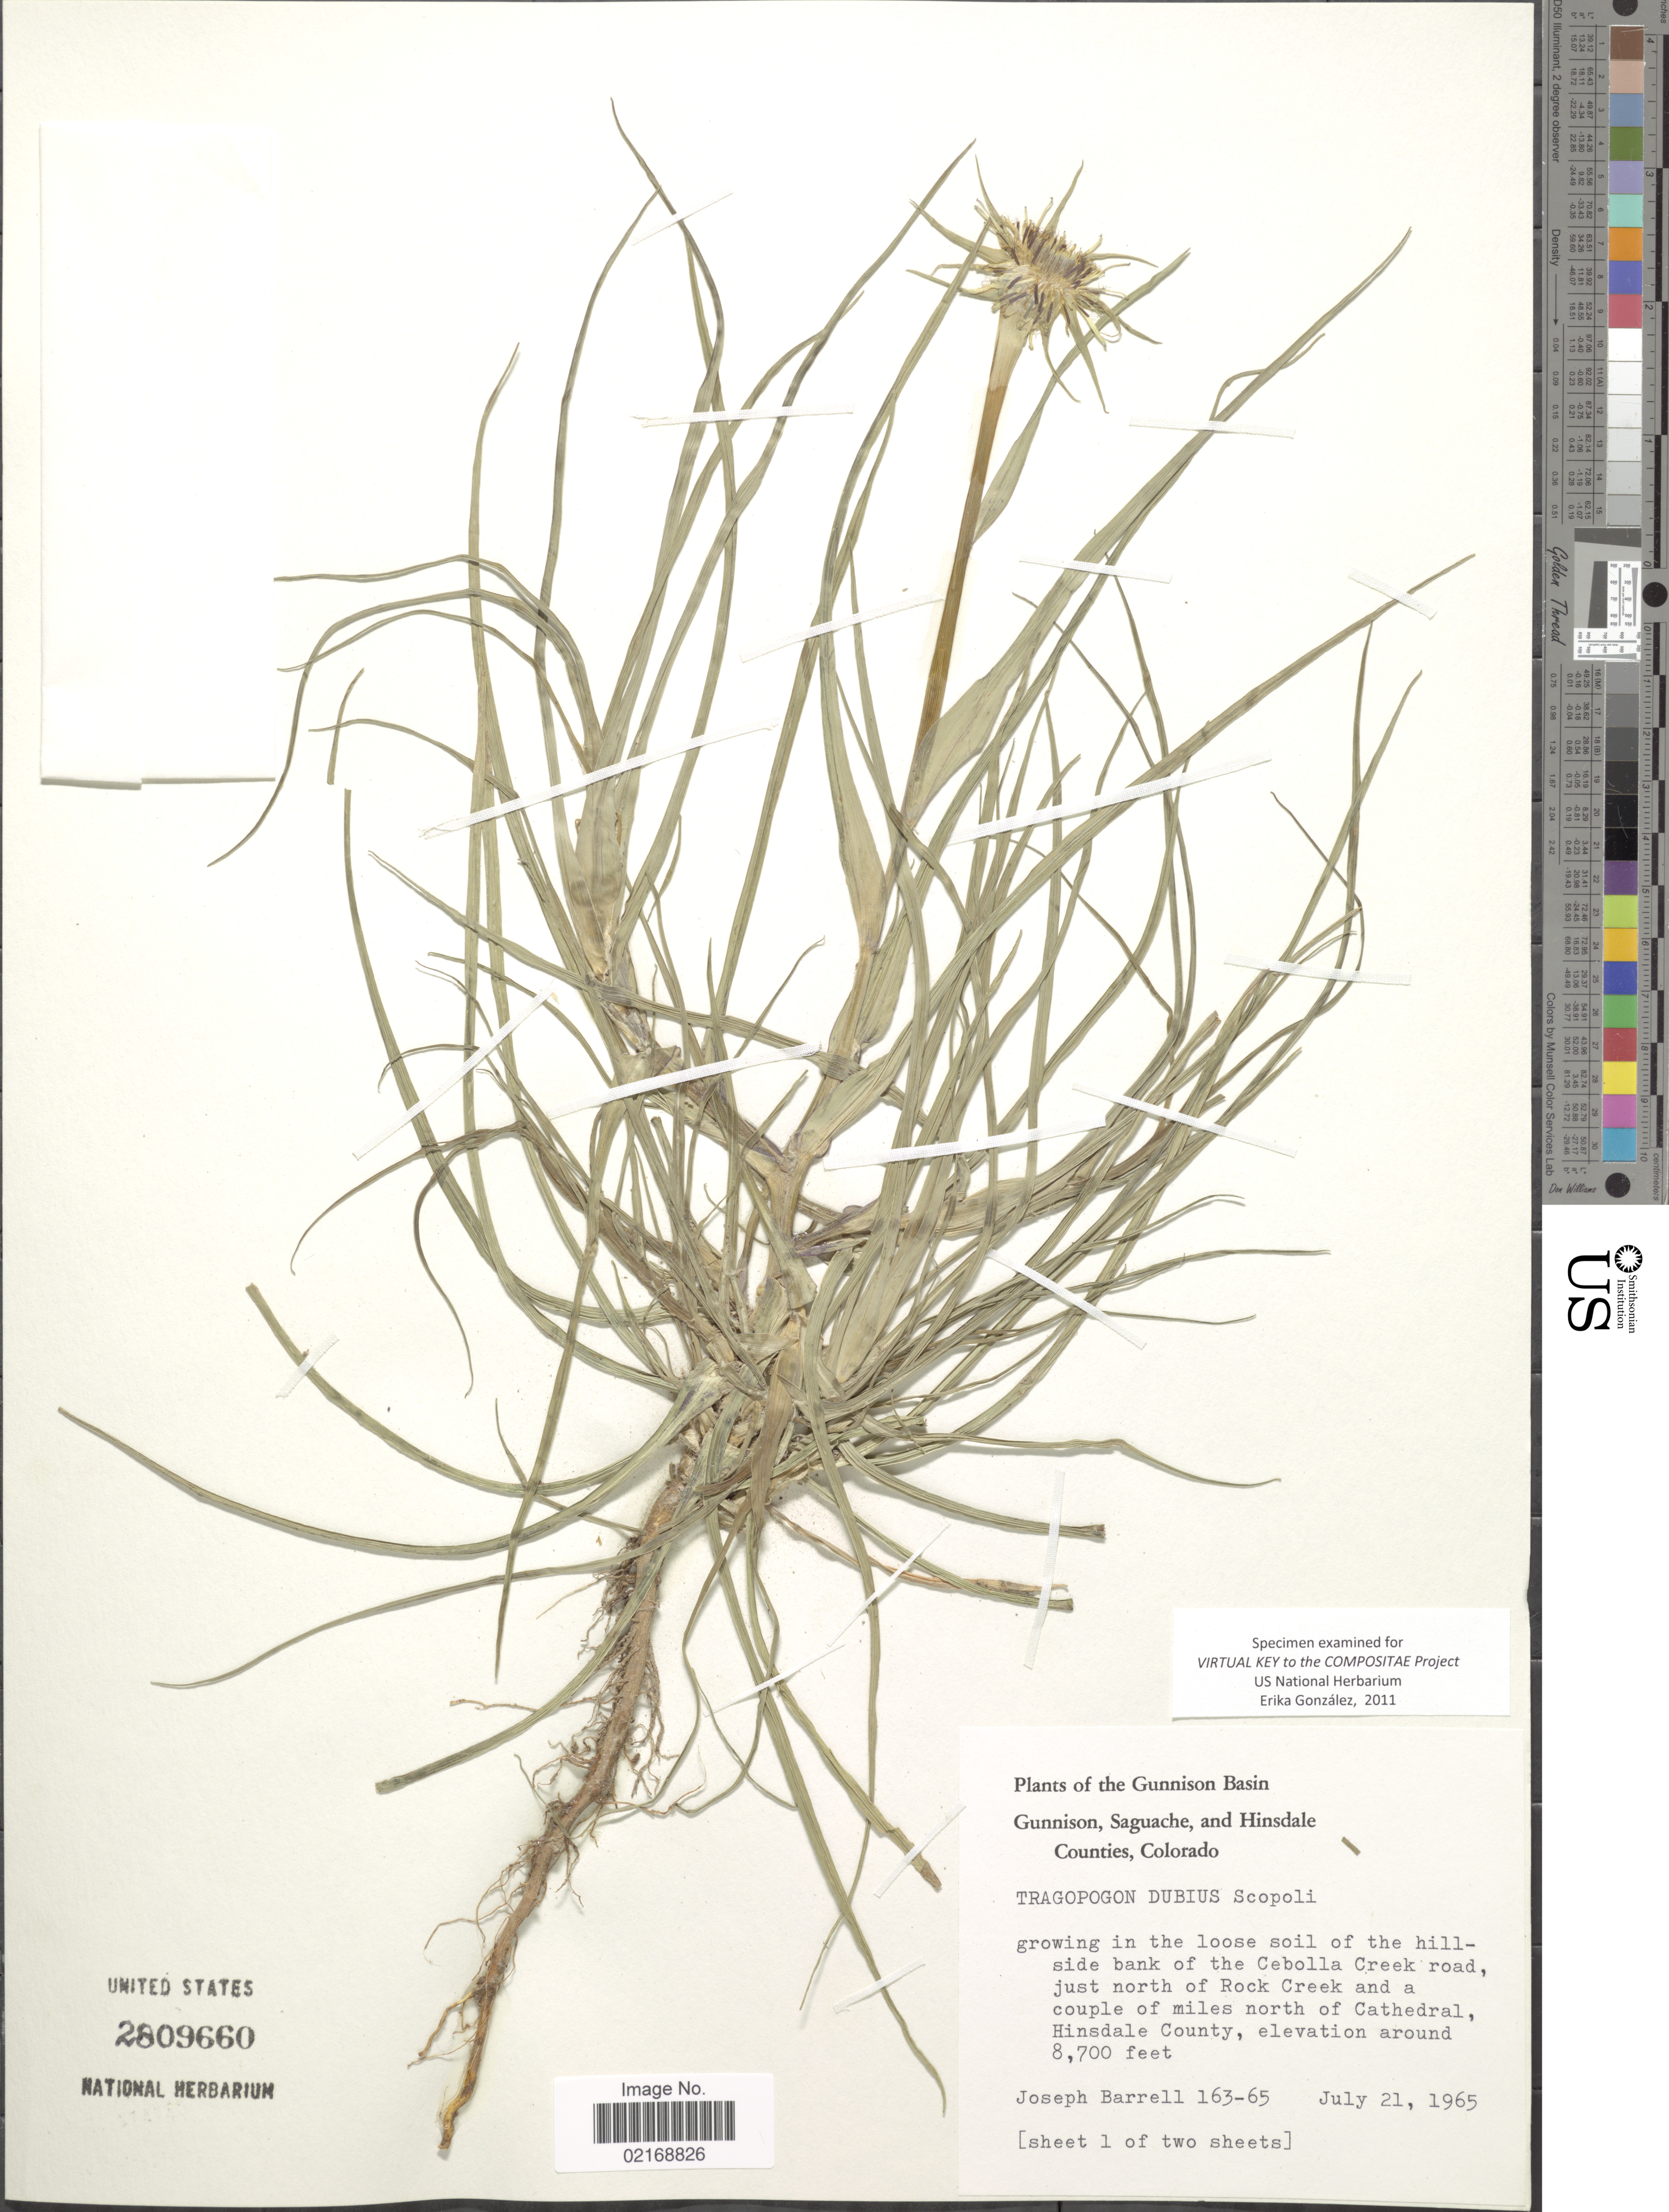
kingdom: Plantae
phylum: Tracheophyta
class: Magnoliopsida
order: Asterales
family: Asteraceae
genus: Tragopogon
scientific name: Tragopogon dubius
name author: Scop.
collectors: J. Barrell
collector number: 163-65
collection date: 1965-07-21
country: United States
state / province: Colorado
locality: Gunnison Basin. hillside bank of the Cebolla Creek road, just north of Rock Creek and a couple miles north of Cathedral, Hinsdale County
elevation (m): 2652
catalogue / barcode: US 2809660